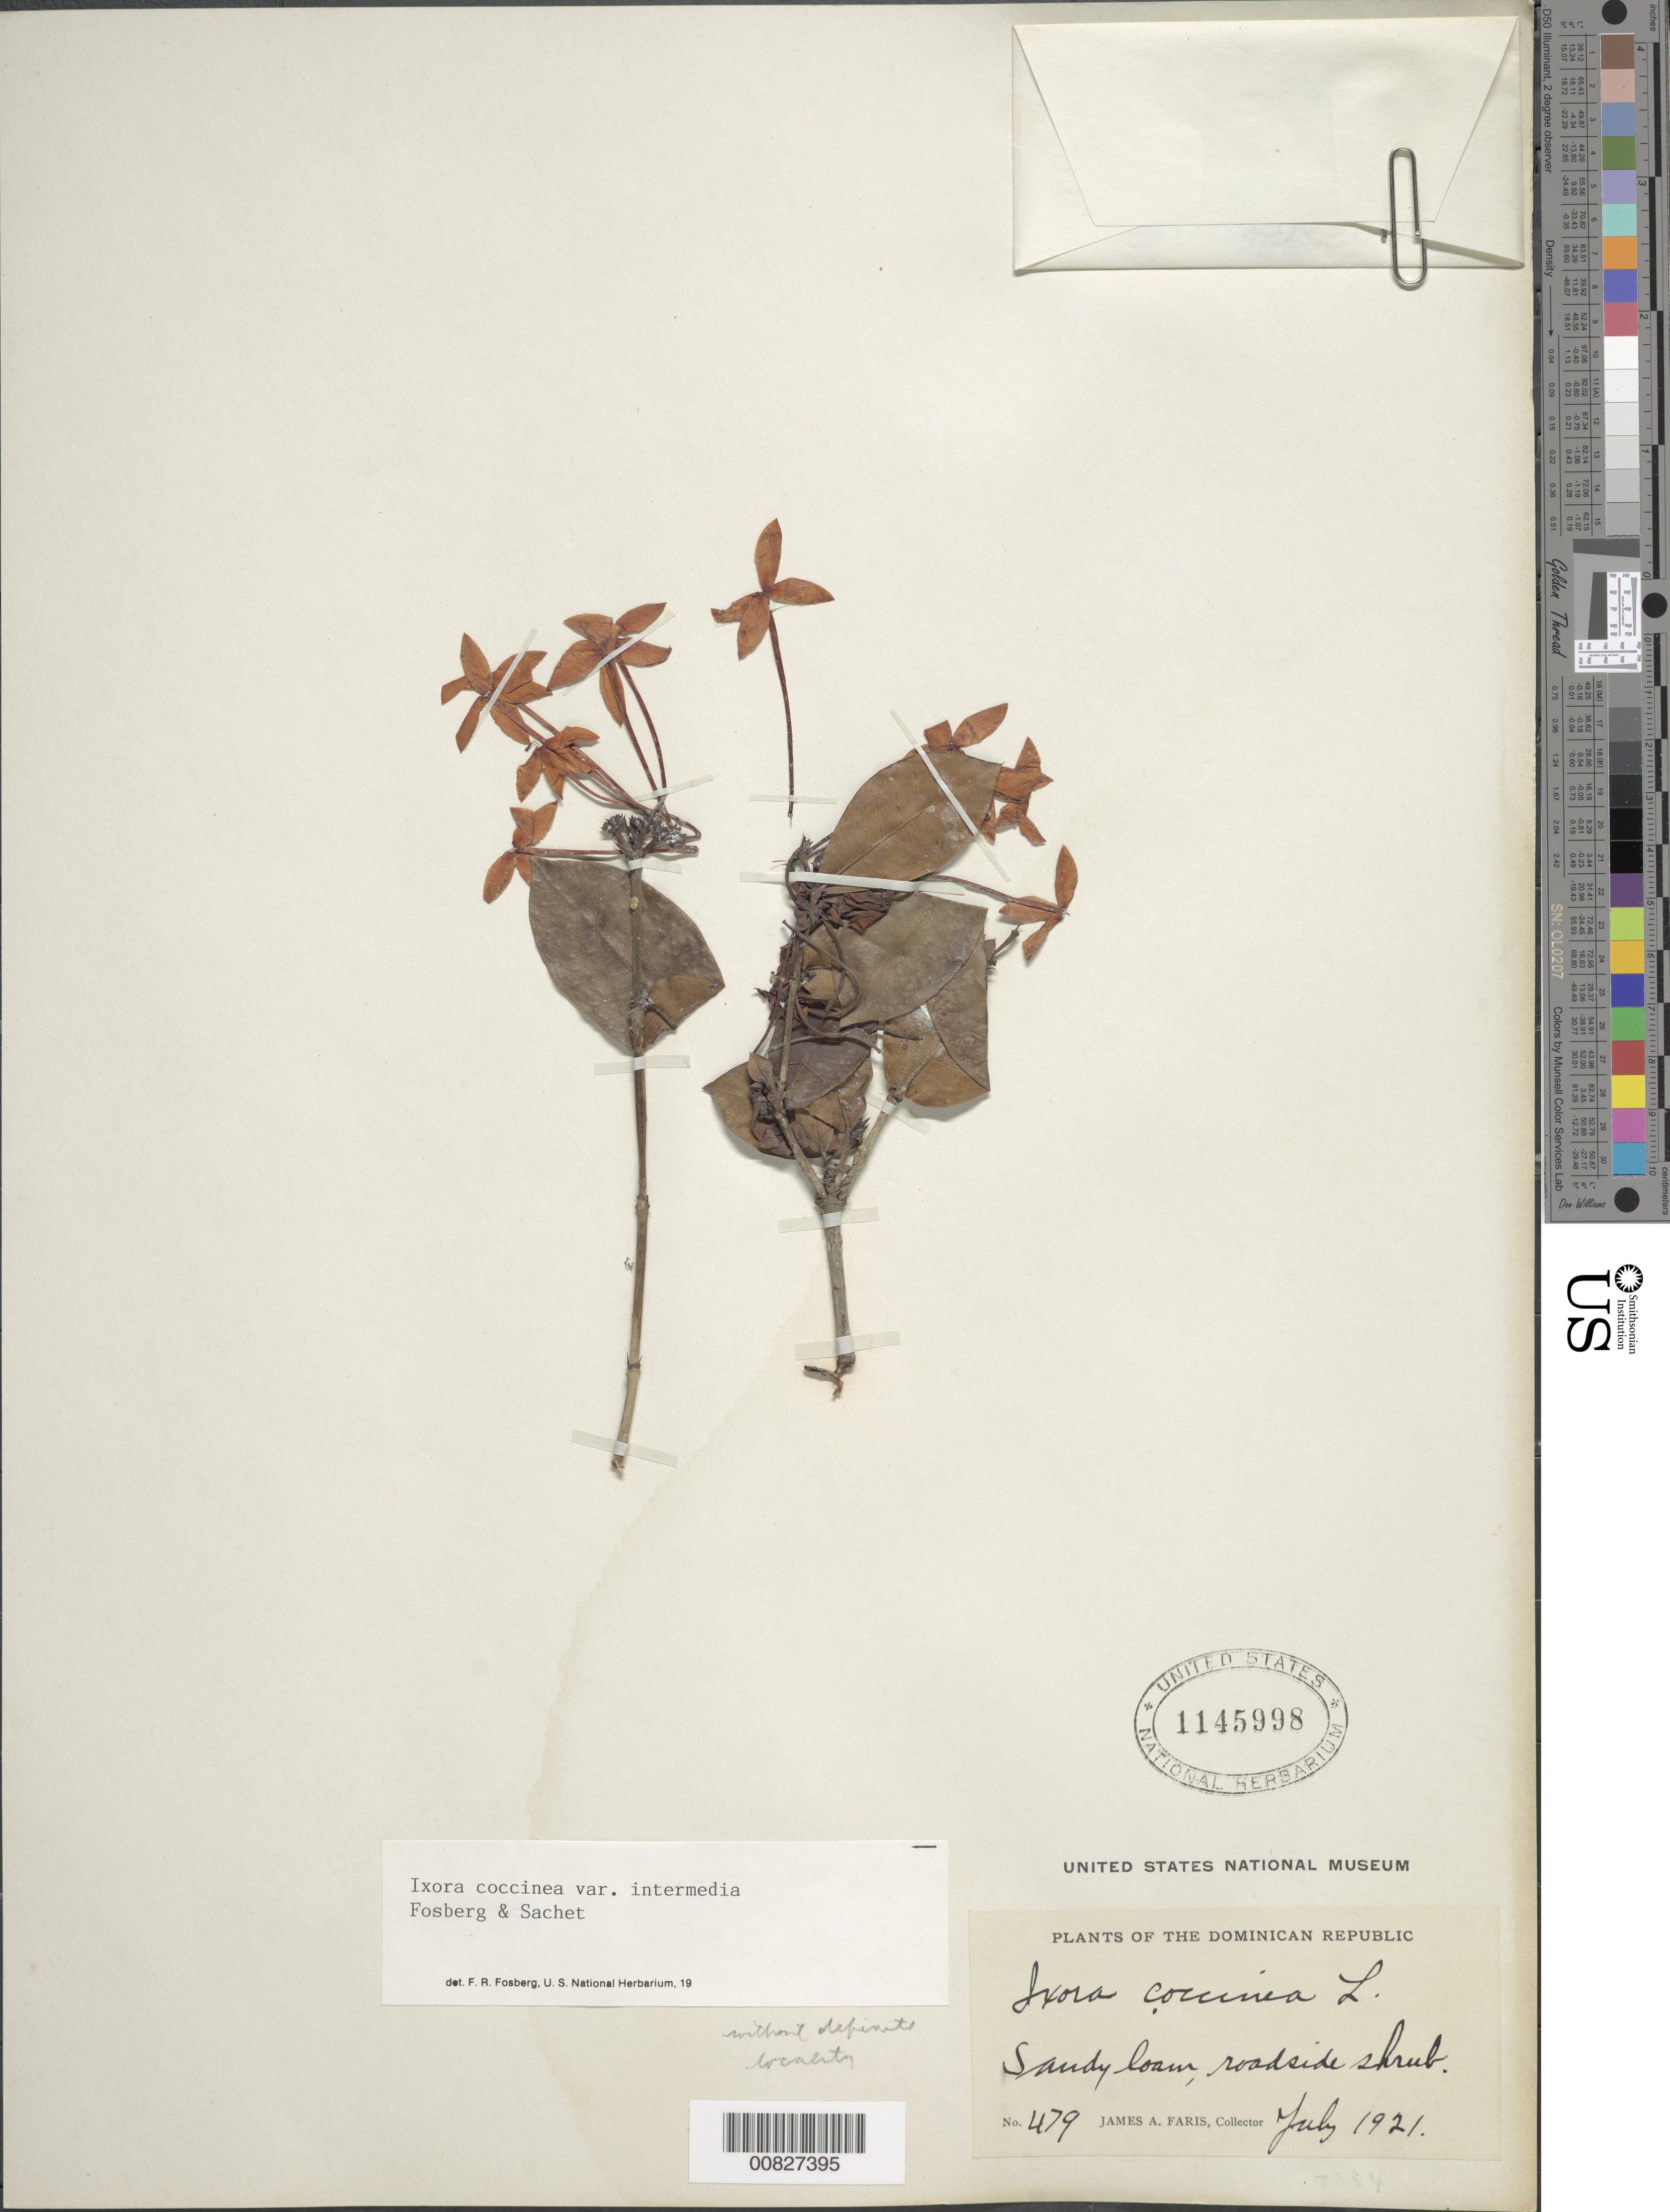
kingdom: Plantae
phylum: Tracheophyta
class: Magnoliopsida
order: Gentianales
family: Rubiaceae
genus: Ixora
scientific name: Ixora coccinea var. coccinea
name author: L.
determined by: Fosberg, F. R.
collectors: J. Faris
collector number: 479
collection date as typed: Jul 1921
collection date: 1921-07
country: Dominican Republic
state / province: San Cristóbal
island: Hispaniola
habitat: Sandy loam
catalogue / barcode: US 1145998